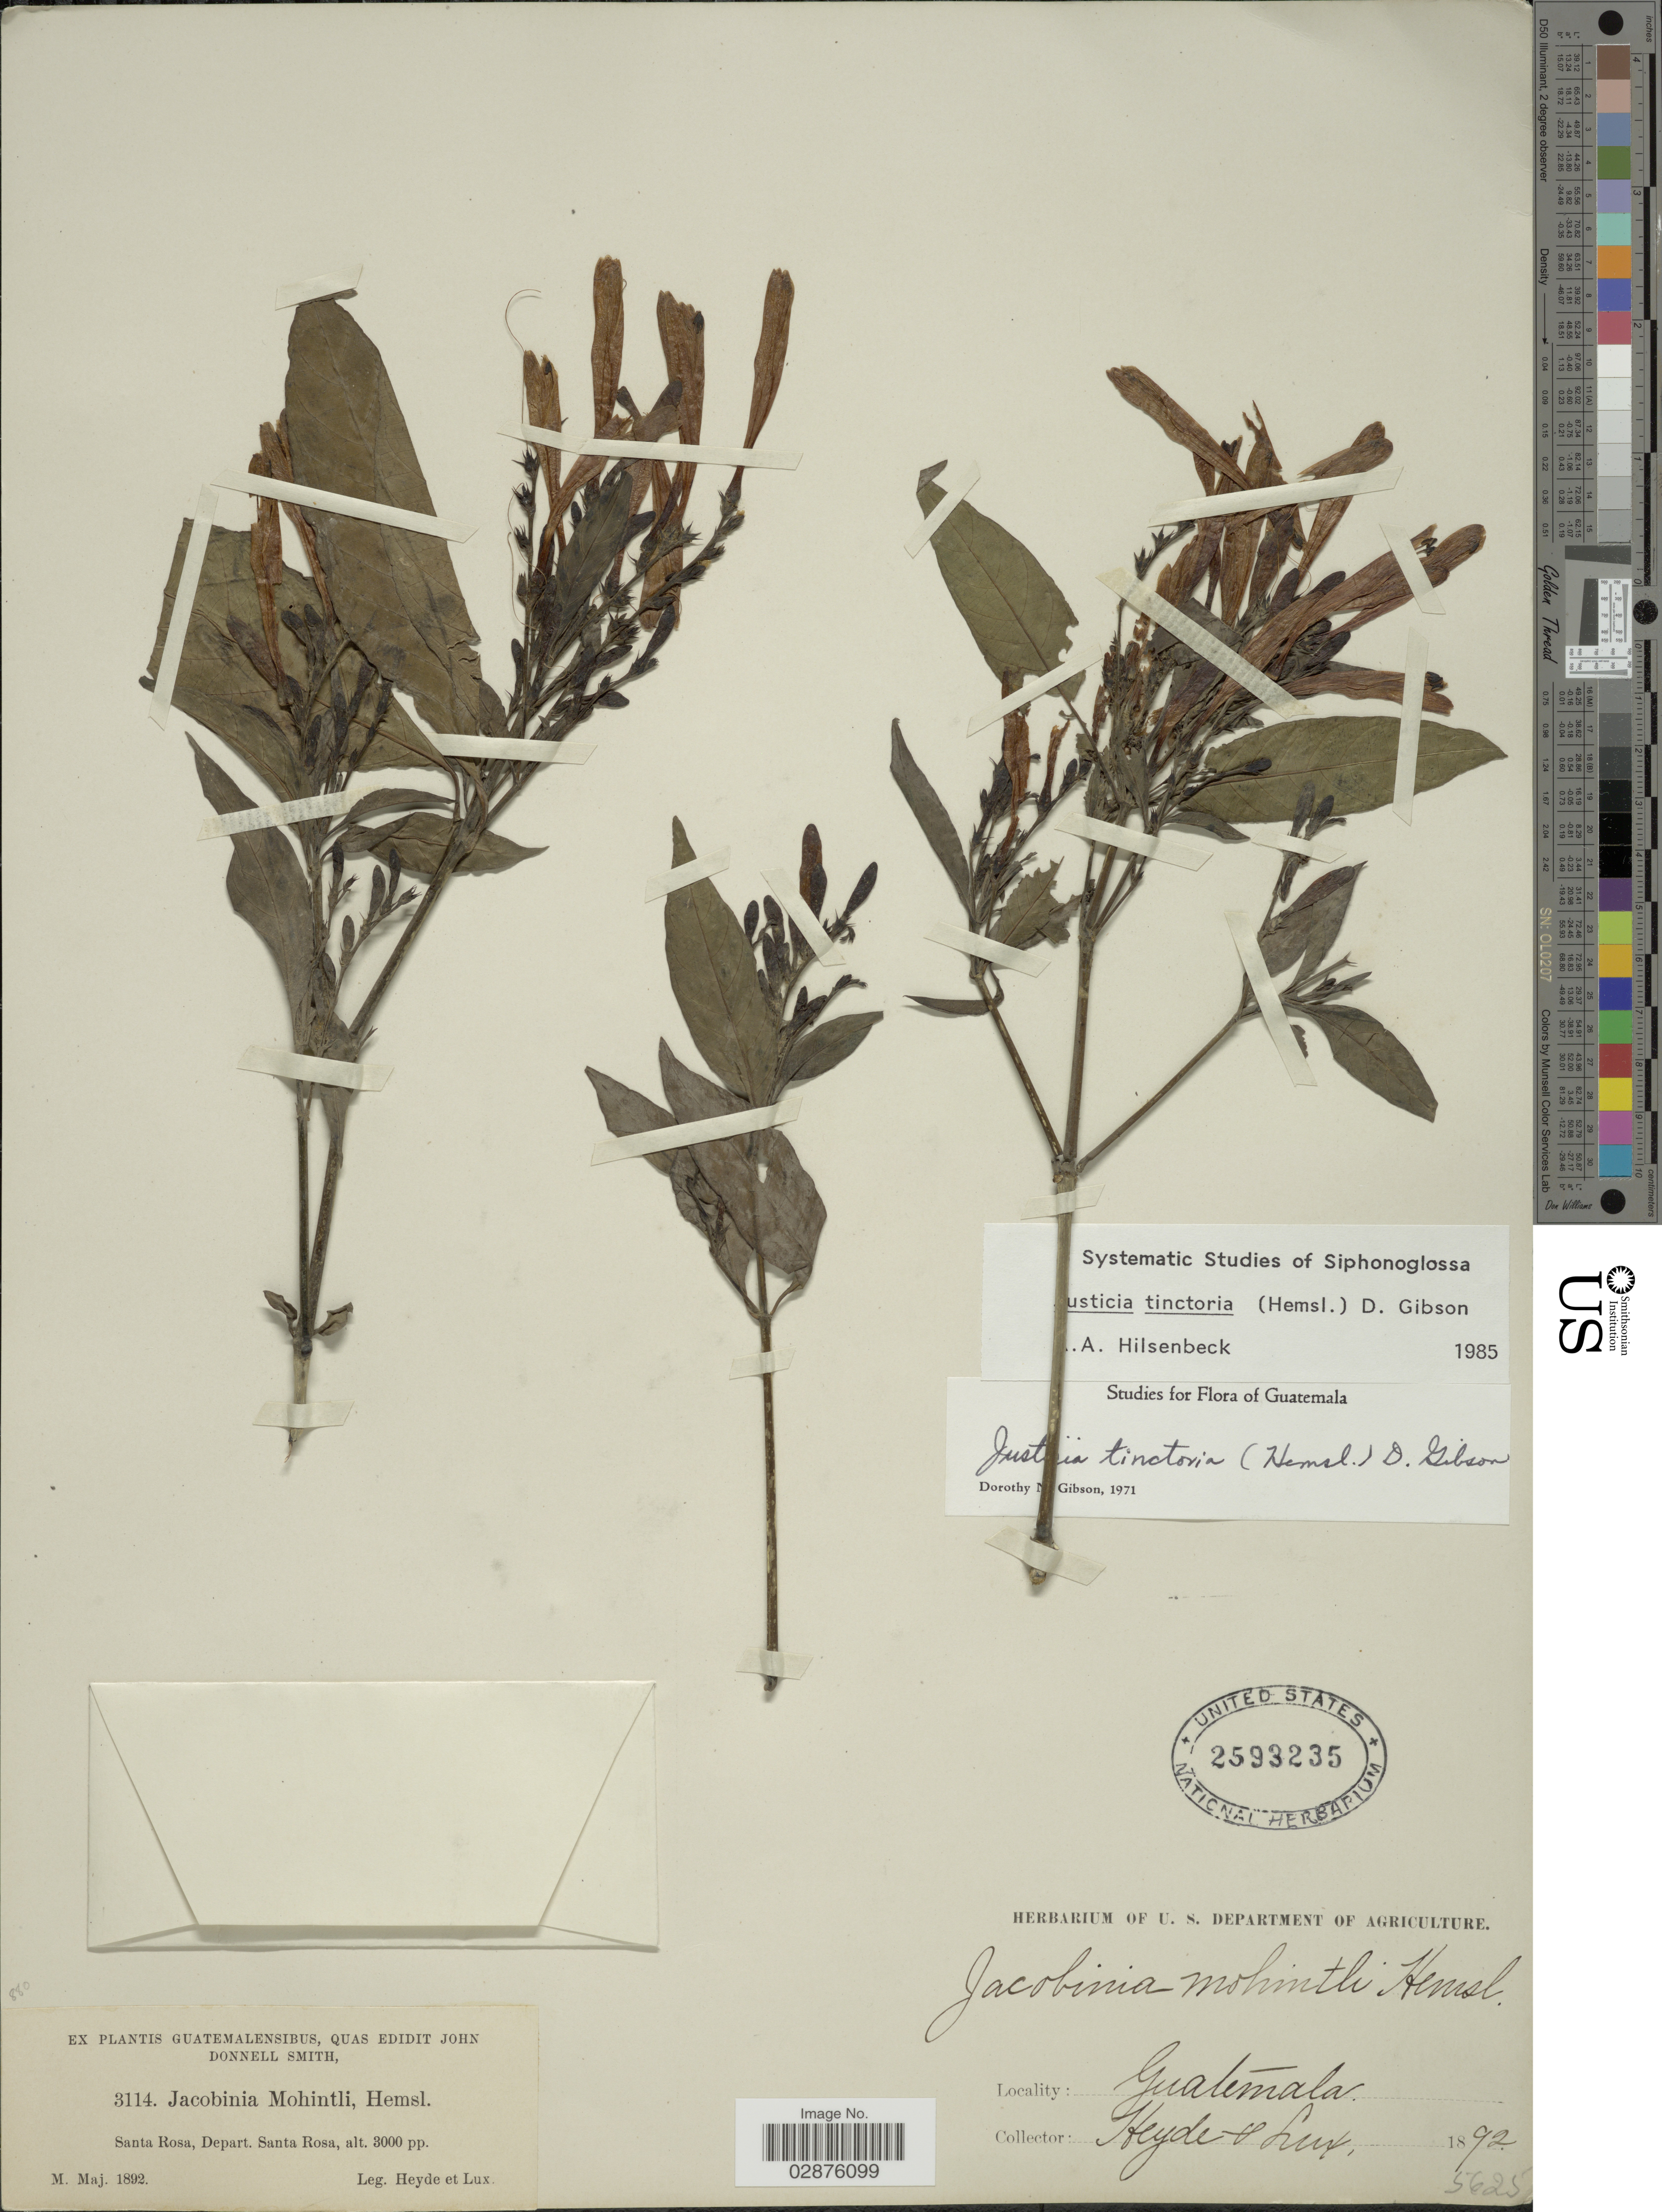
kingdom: Plantae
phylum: Tracheophyta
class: Magnoliopsida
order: Lamiales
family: Acanthaceae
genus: Justicia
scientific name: Justicia colorifera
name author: V.A.W. Graham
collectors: Heyde & Lux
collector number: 3114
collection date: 1892-05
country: Guatemala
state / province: Santa Rosa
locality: Santa Rosa, Depart. Santa Rosa.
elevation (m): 914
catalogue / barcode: US 2593235